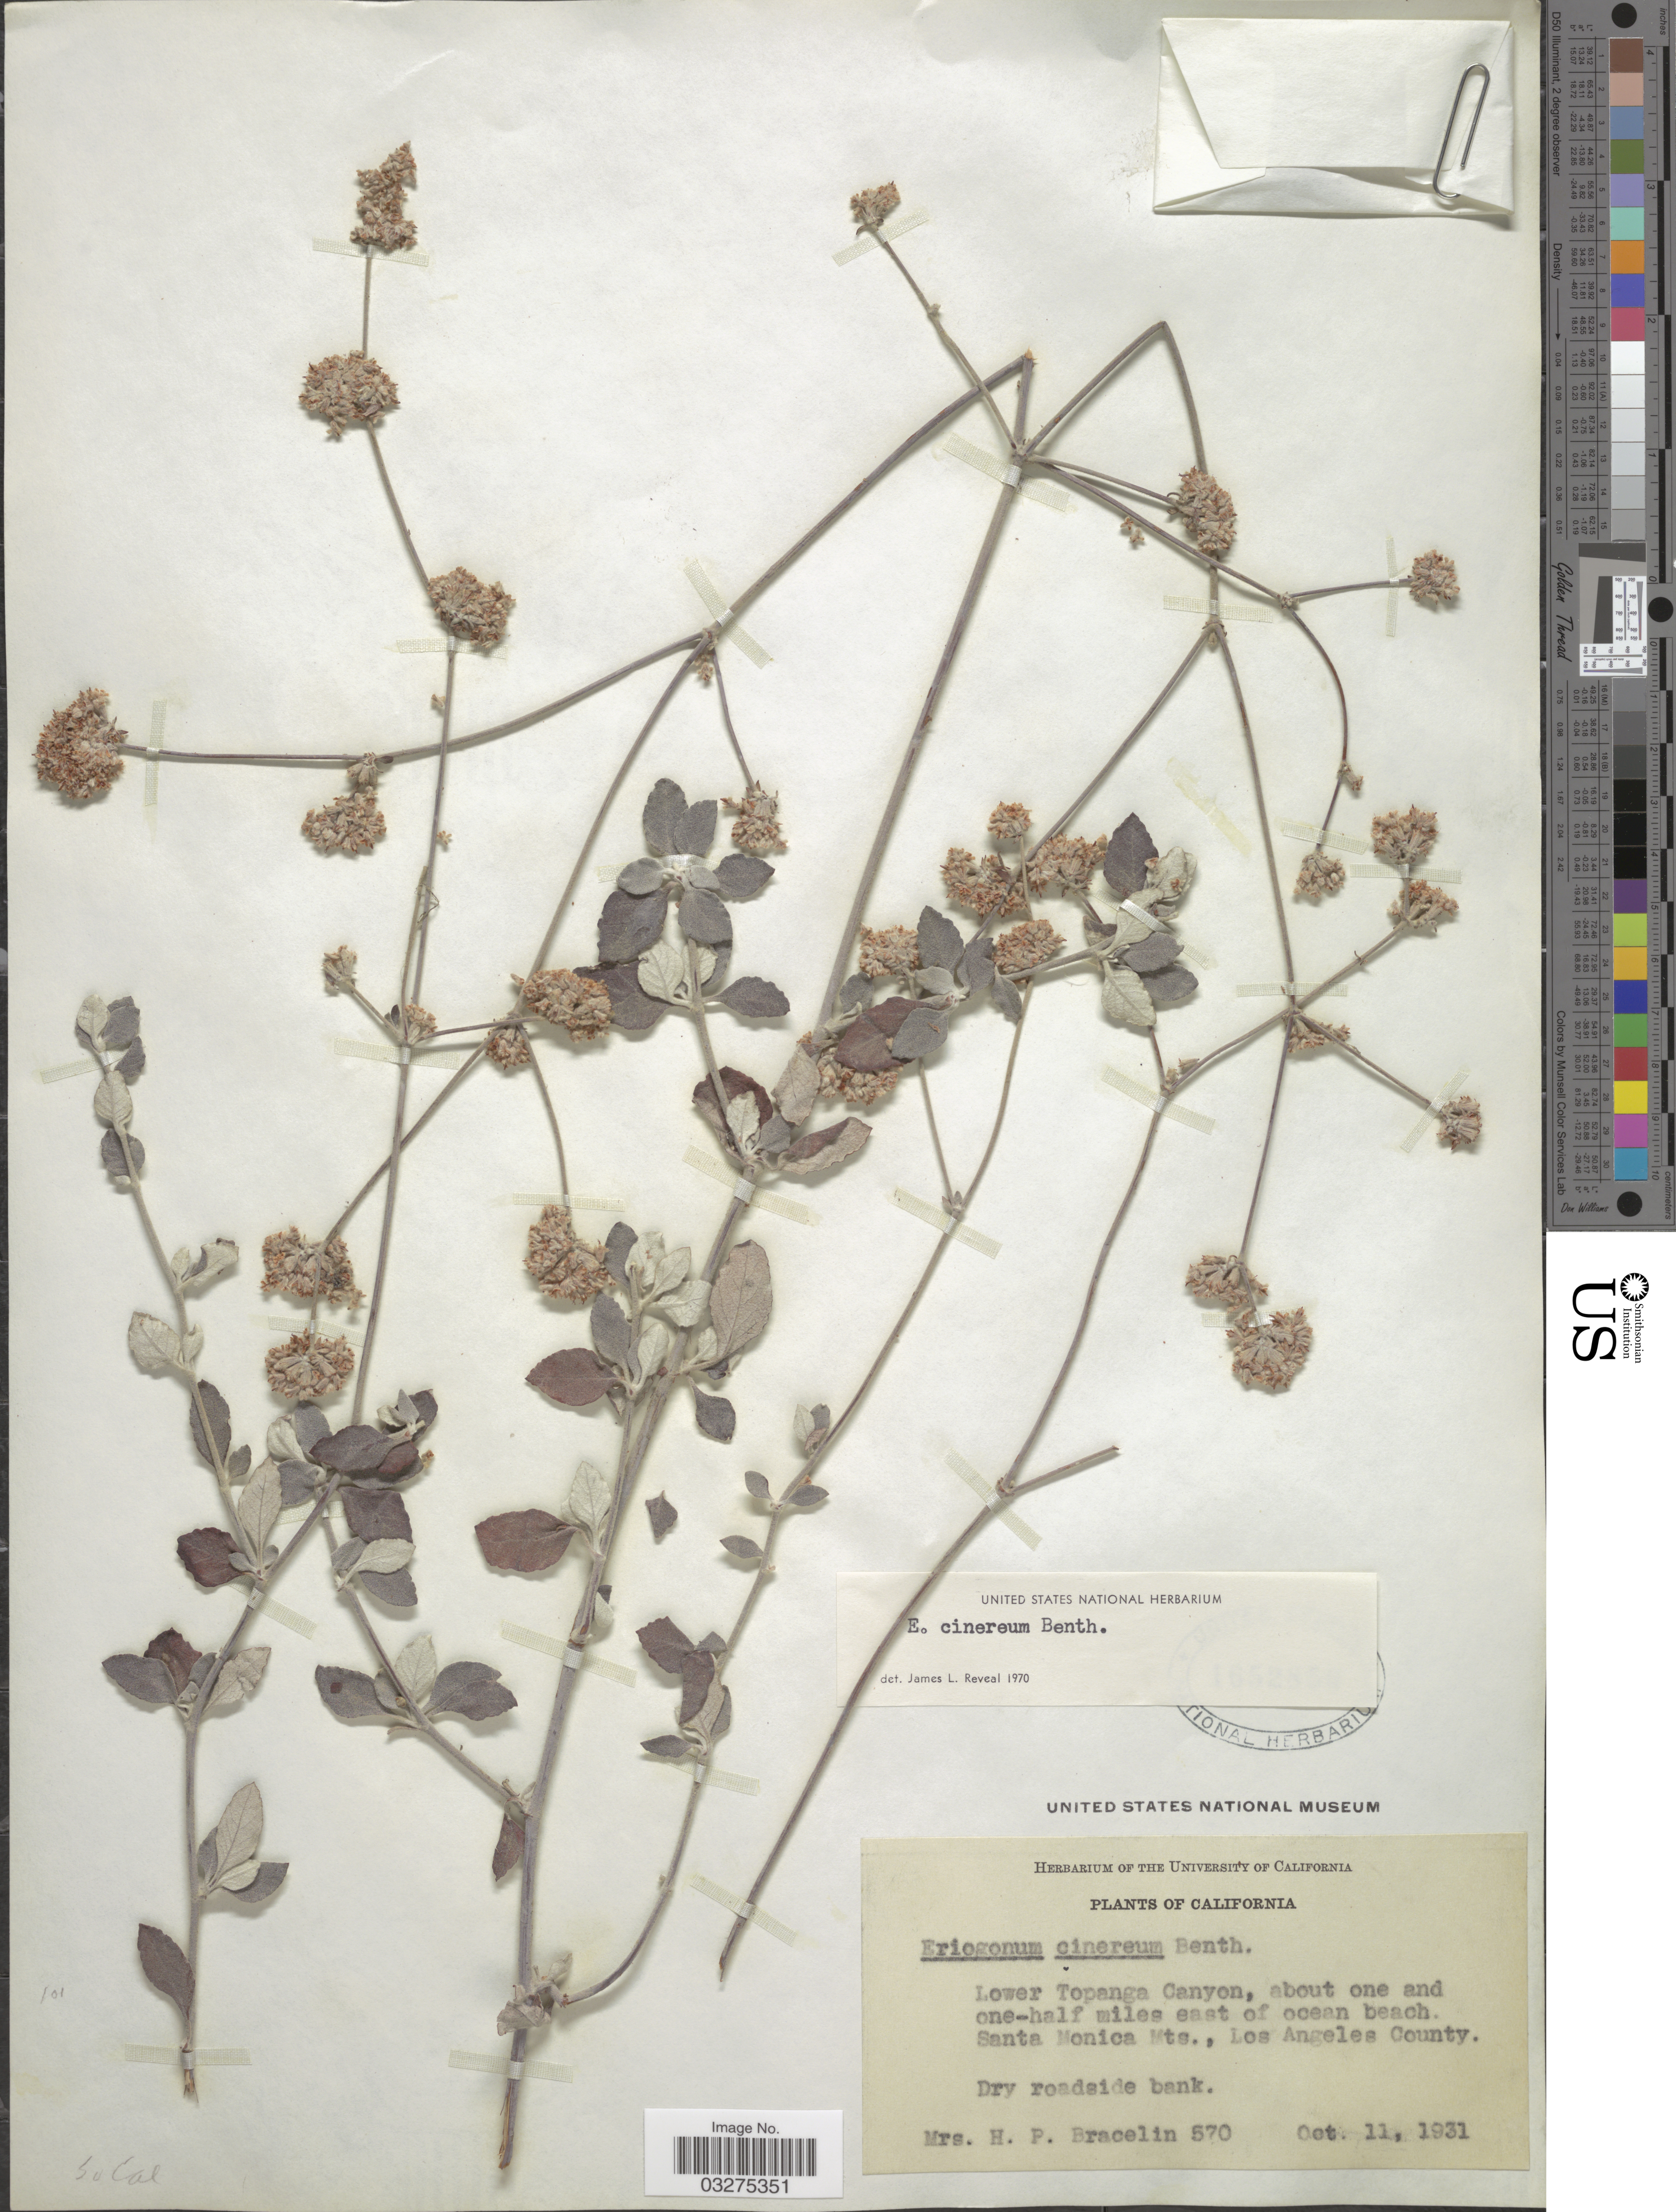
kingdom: Plantae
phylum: Tracheophyta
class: Magnoliopsida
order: Caryophyllales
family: Polygonaceae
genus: Eriogonum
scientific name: Eriogonum cinerum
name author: Benth.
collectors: H. Bracelin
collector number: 570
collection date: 1931-10-11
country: United States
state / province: California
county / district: Los Angeles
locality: Lower Topanga Canyon, about one and one-half miles east of ocean beach. Santa Monica Mts., Los Angeles County.